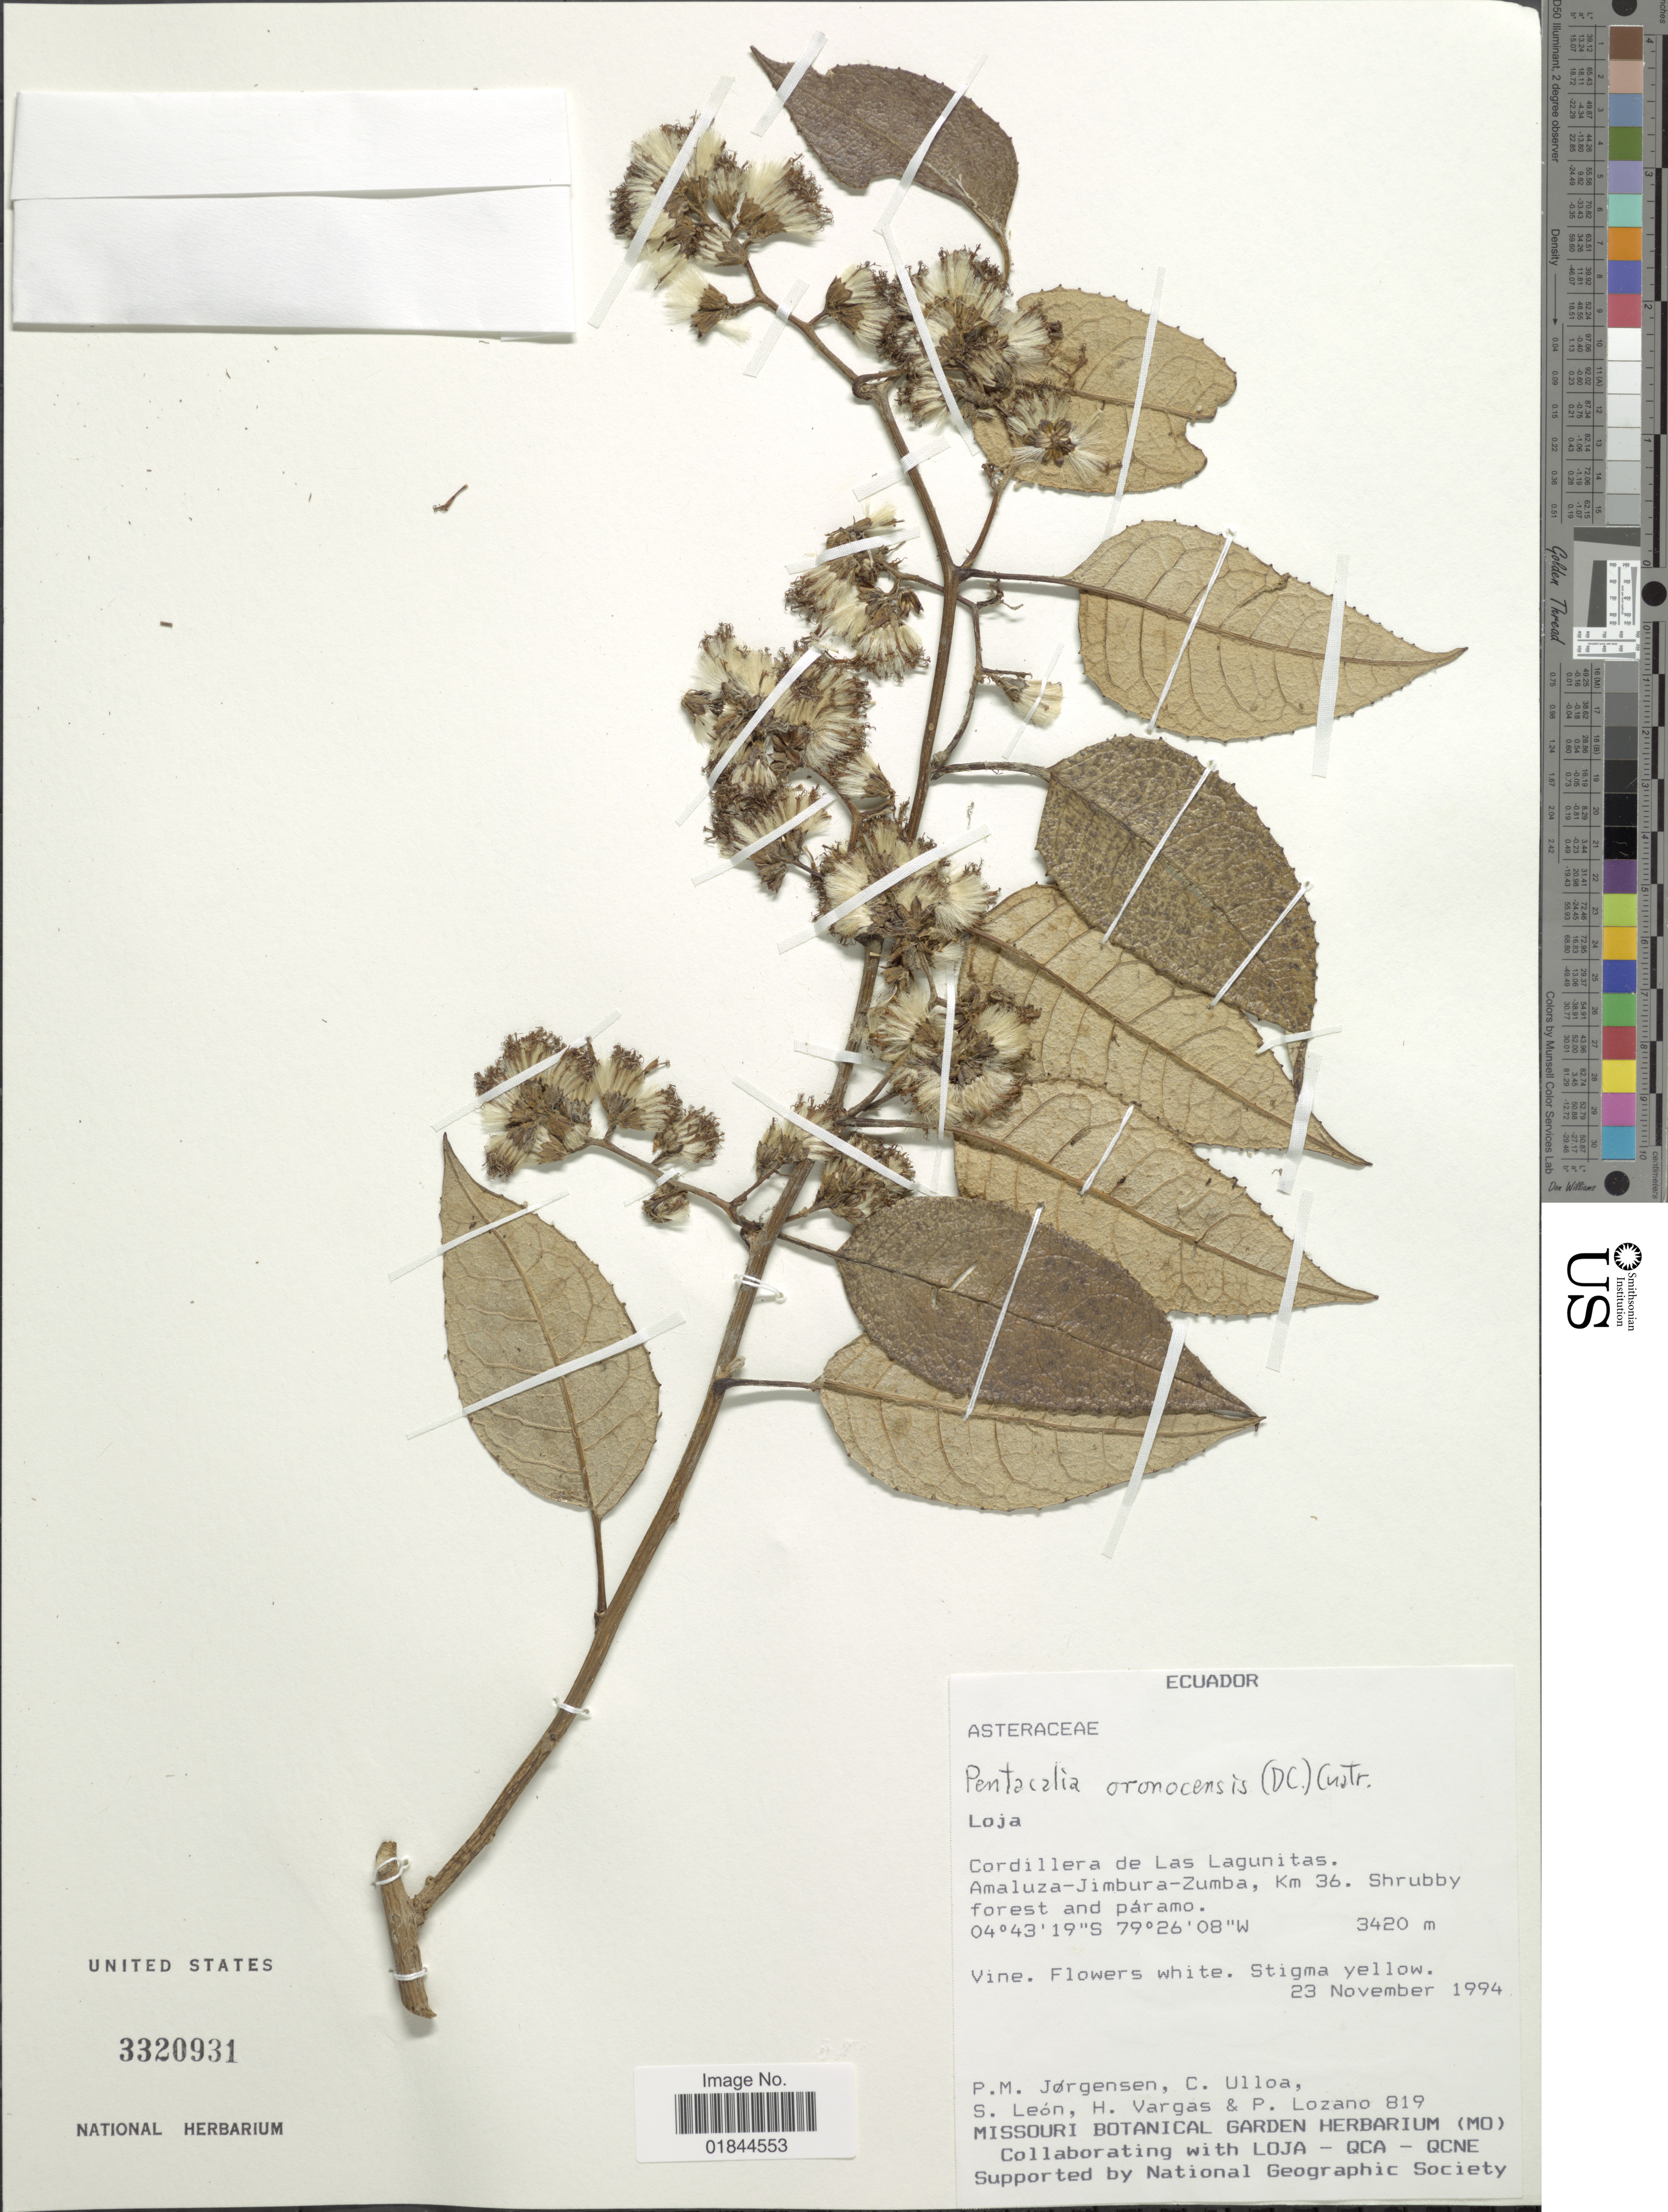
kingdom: Plantae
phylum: Tracheophyta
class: Magnoliopsida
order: Asterales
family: Asteraceae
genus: Pentacalia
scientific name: Pentacalia oronocensis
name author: (DC.) Cuatrec.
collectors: P. M. Jørgensen, C. Ulloa, S. León, H. Vargas & P. Lozano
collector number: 819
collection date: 1994-11-23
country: Ecuador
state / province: Loja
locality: Cordillera de Las Lagunitas, Amaluza- Jimbura-Zumba, Km 36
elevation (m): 3420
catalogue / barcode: US 3320931